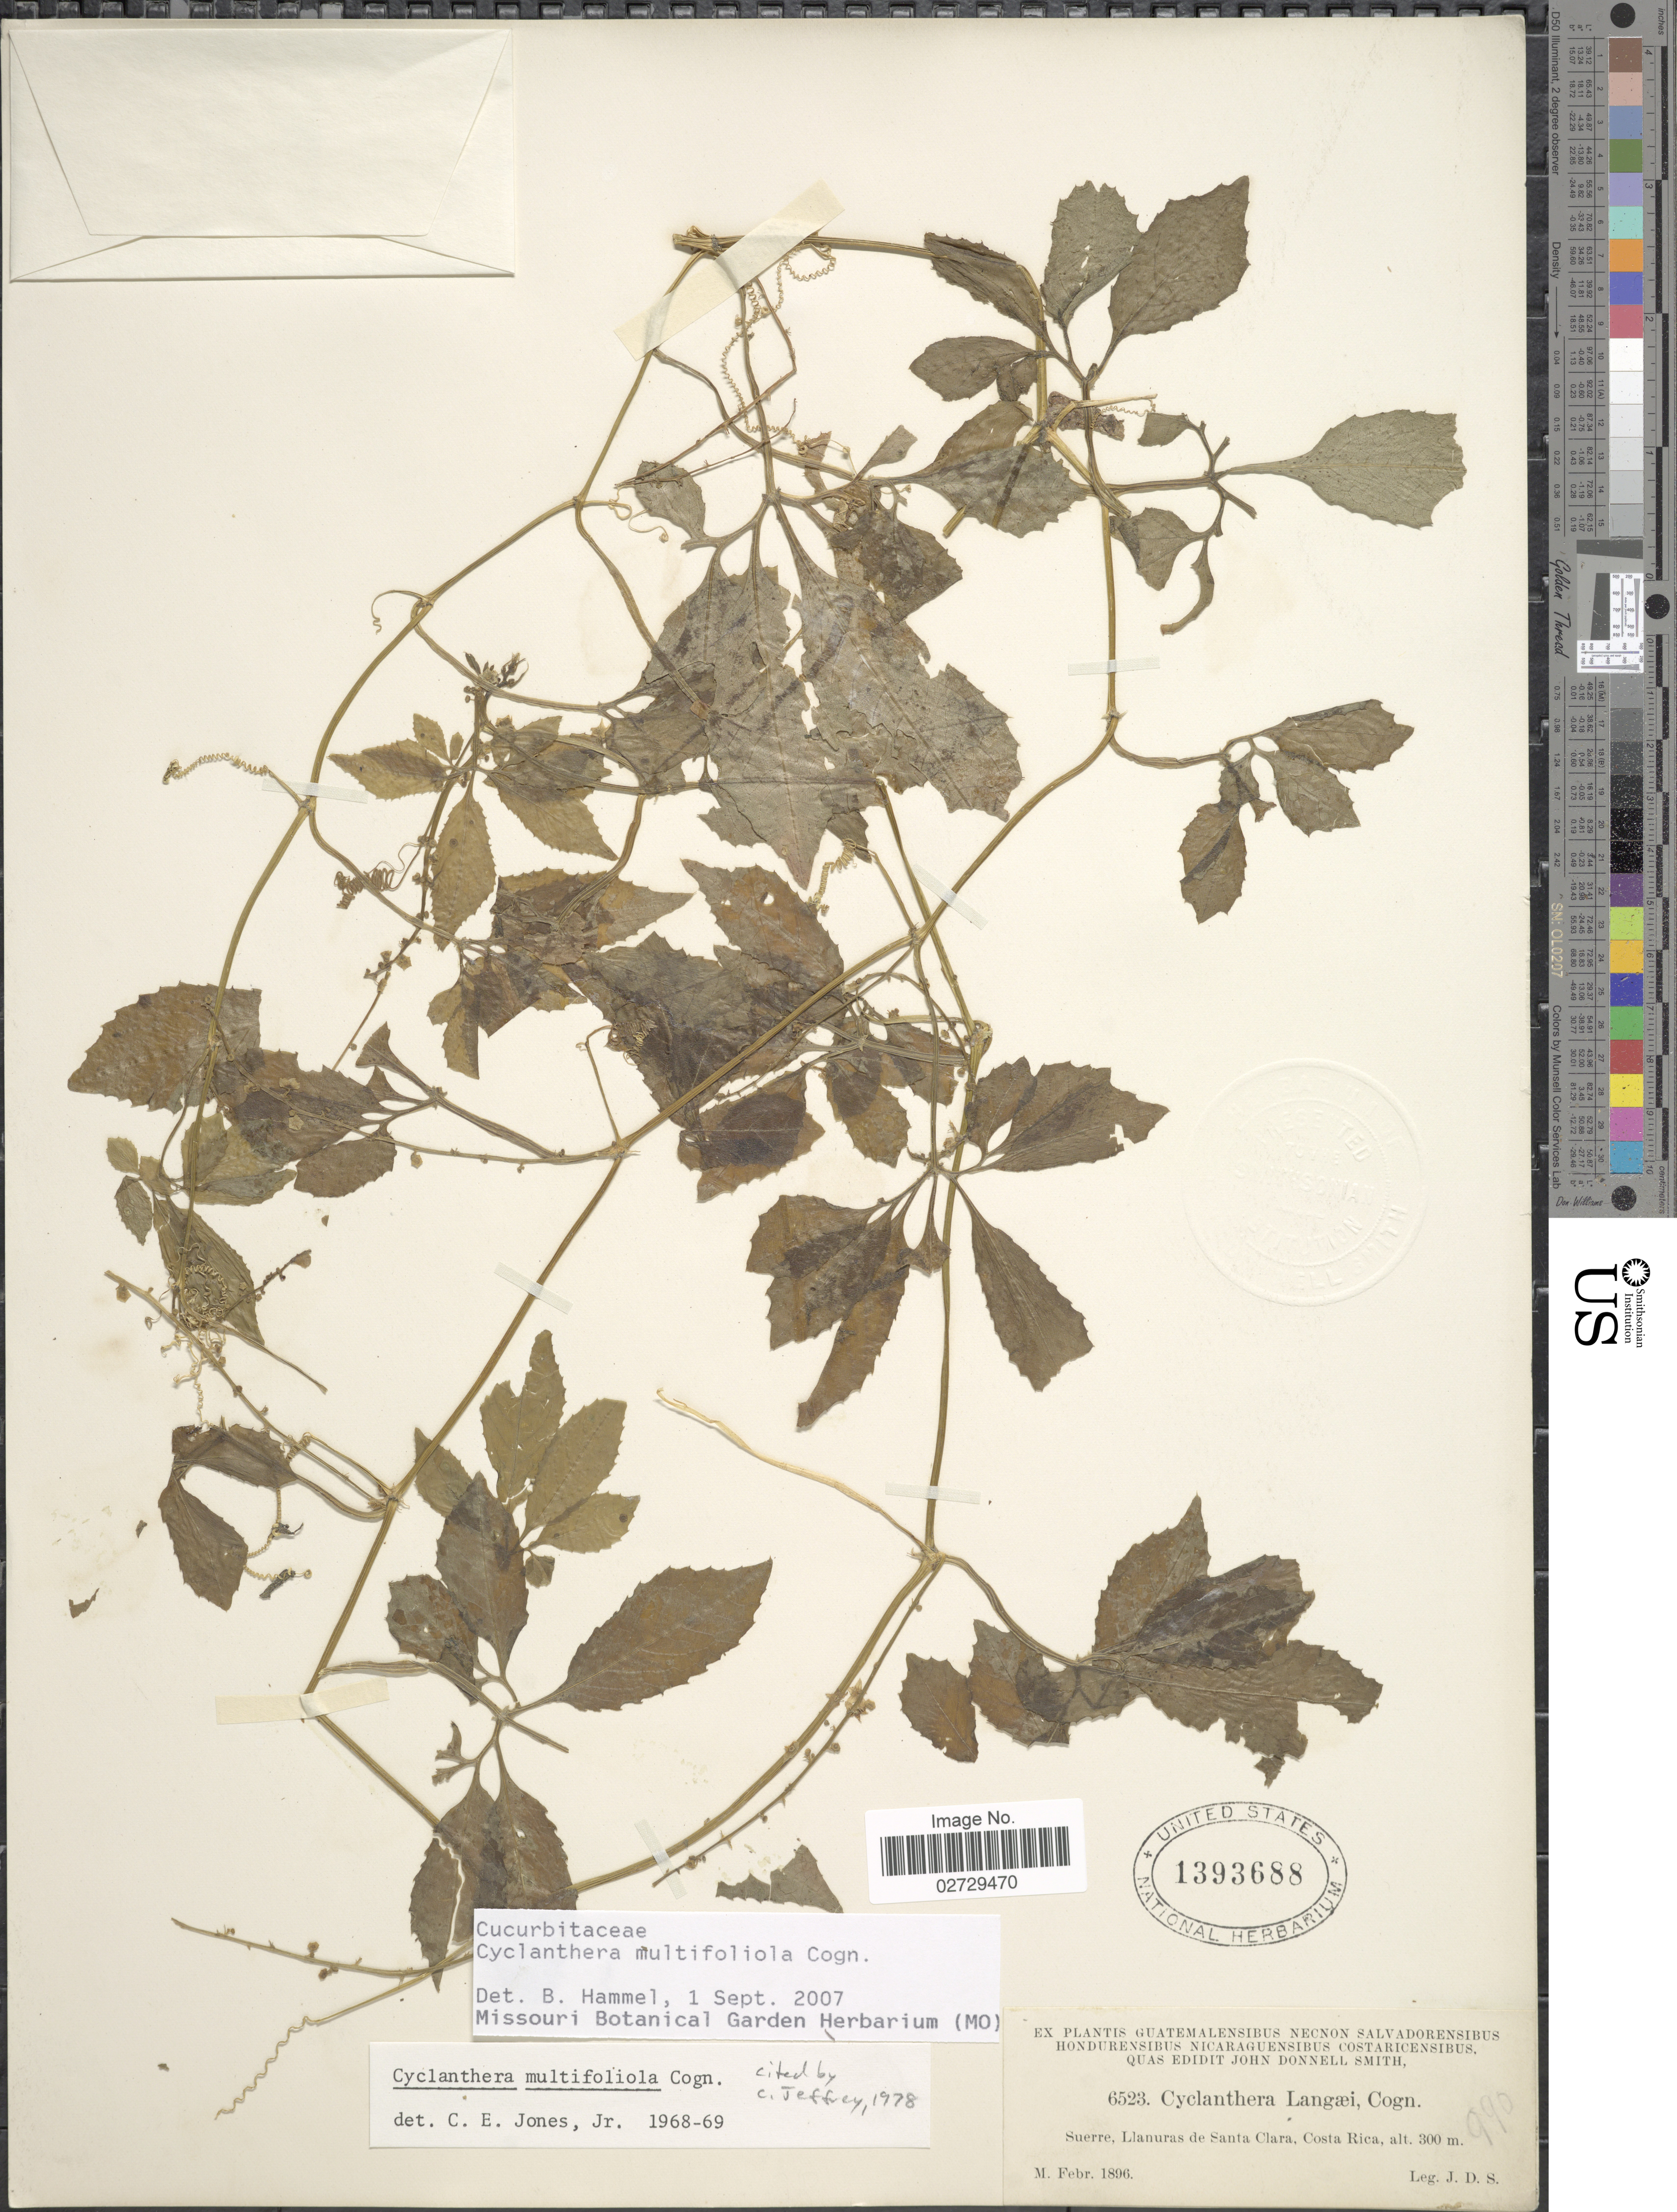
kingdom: Plantae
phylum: Tracheophyta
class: Magnoliopsida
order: Cucurbitales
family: Cucurbitaceae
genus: Cyclanthera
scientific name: Cyclanthera multifoliolata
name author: Cogn.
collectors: J. Donnell Smith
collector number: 6523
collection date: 1896-02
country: Costa Rica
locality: Suerre, Llanuras de Santa Clara.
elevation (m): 300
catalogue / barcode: US 1393688